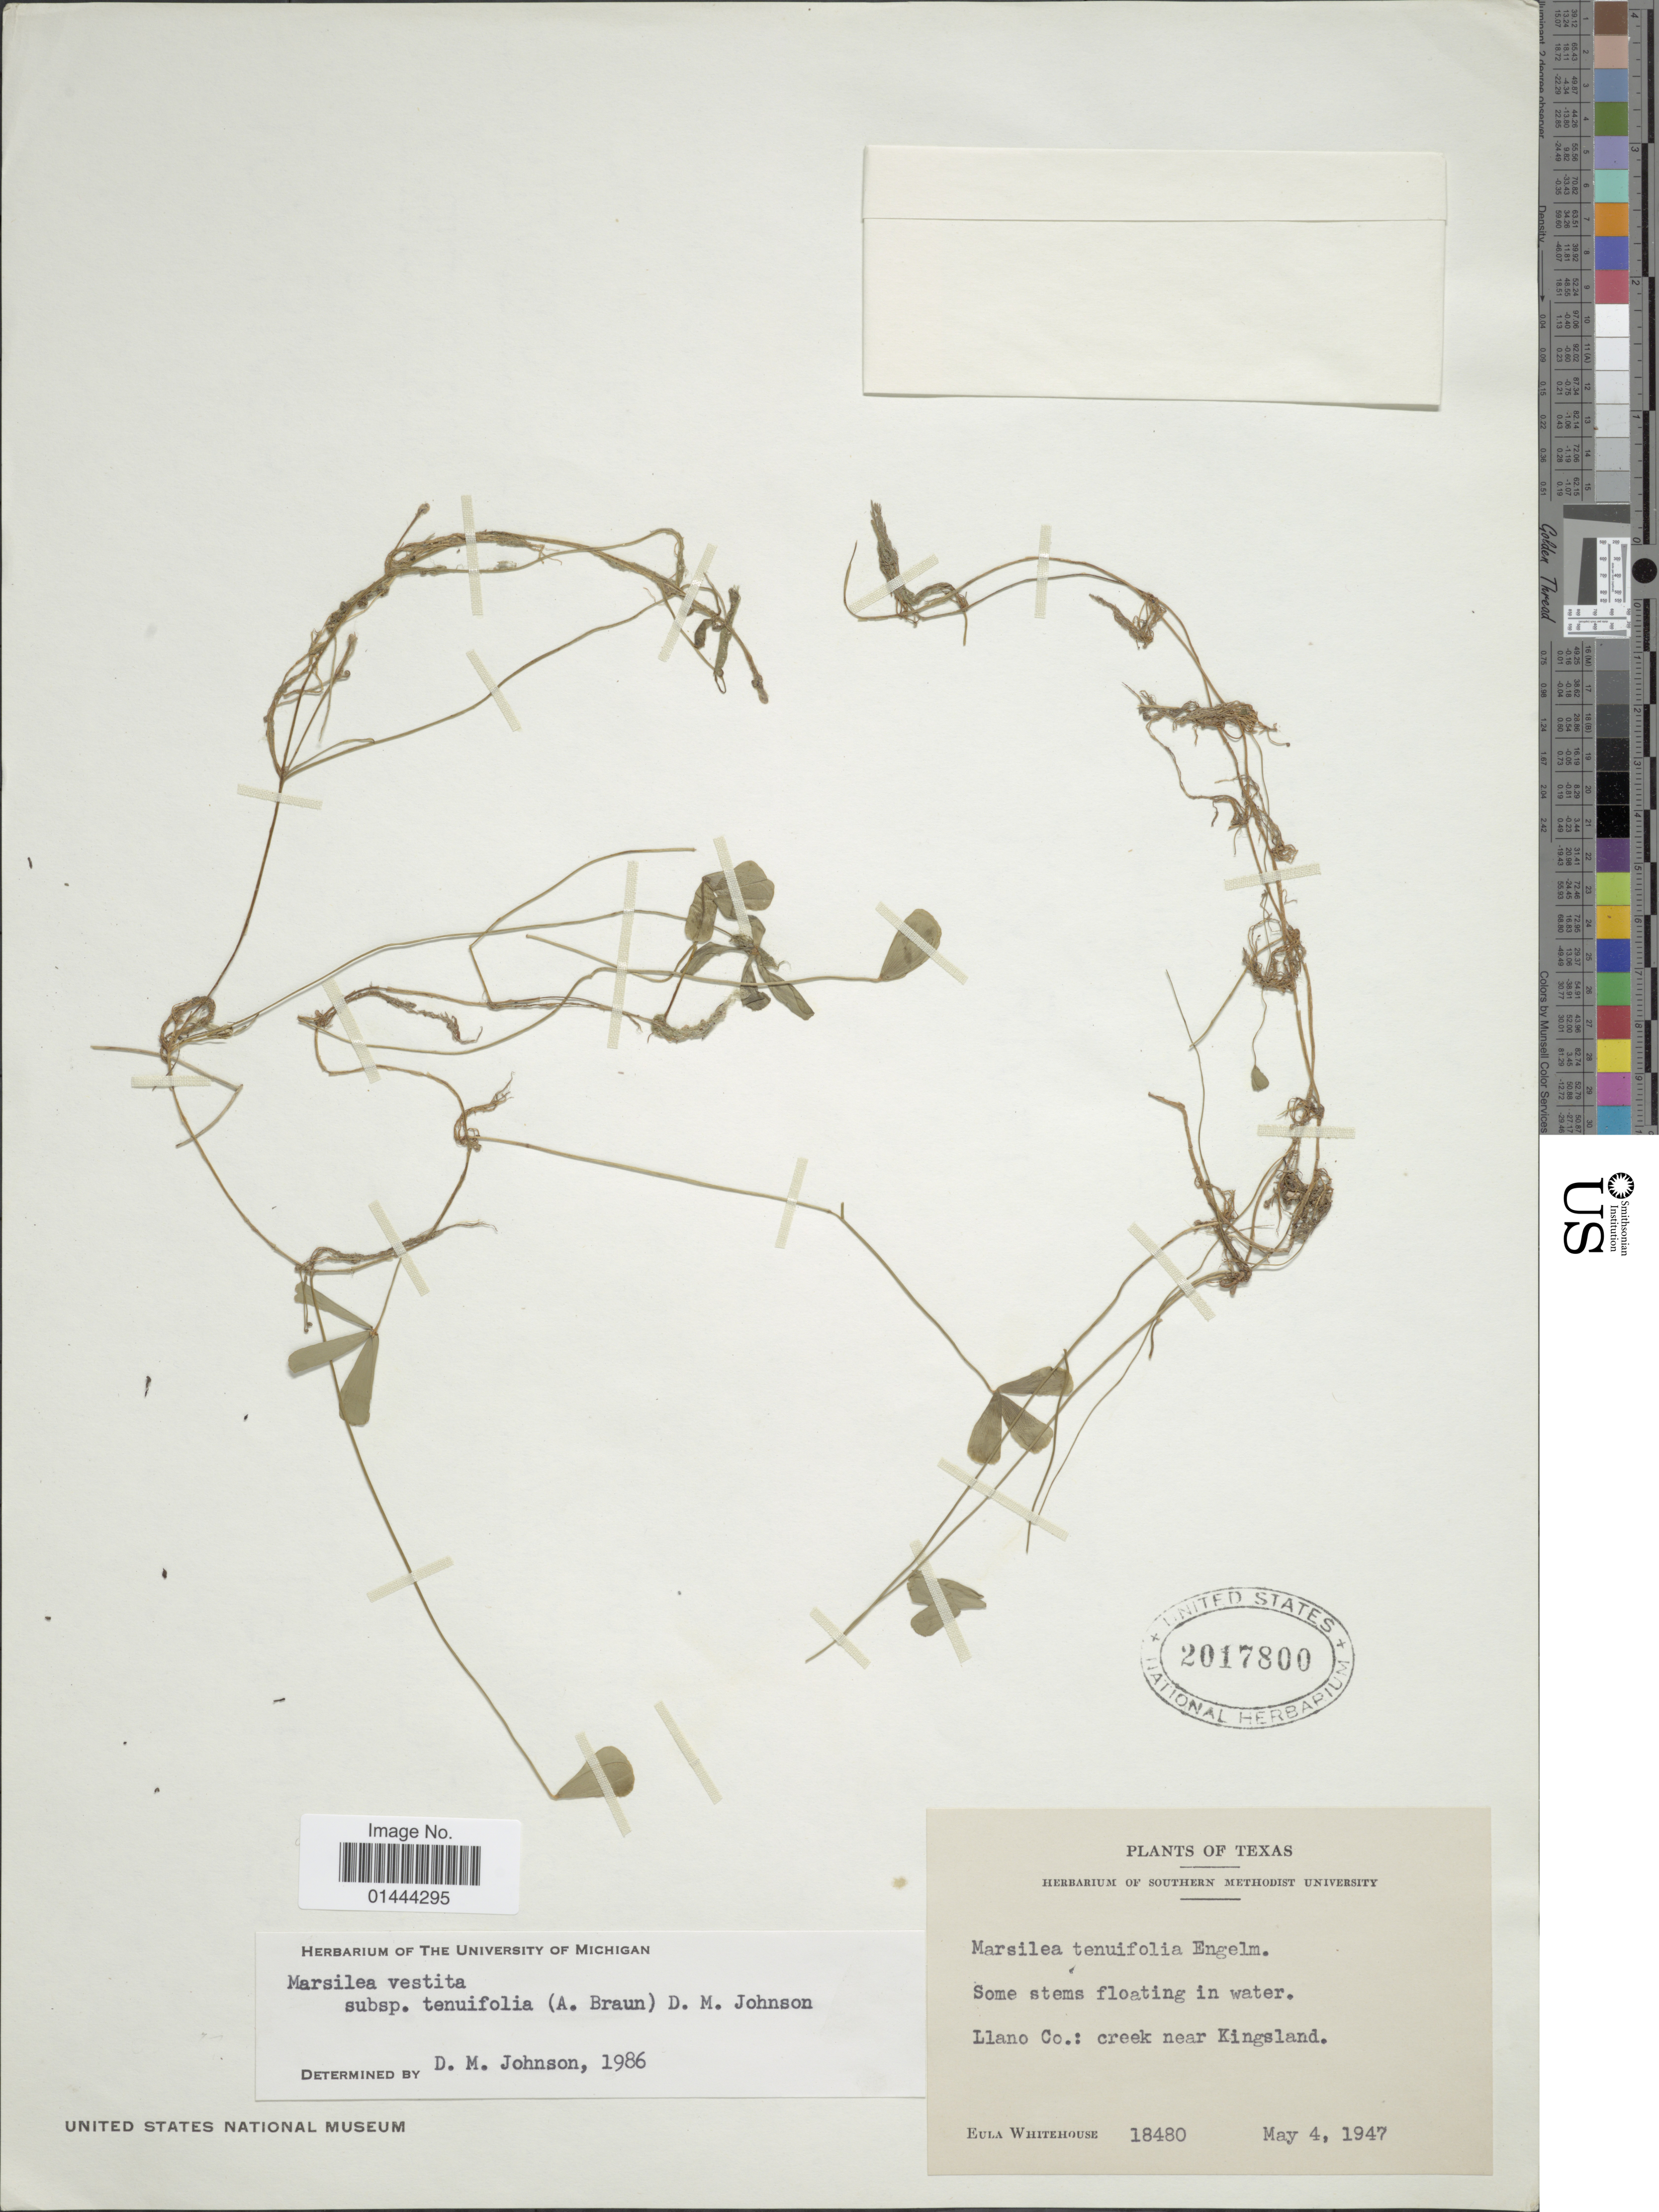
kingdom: Plantae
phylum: Tracheophyta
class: Polypodiopsida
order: Salviniales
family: Marsileaceae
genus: Marsilea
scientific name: Marsilea vestita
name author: Hook. & Grev.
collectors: E. Whitehouse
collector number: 18480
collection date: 1947-05-04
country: United States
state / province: Texas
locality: Floating in warter, Llano Co.: creek near Kingsland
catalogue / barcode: US 2017800